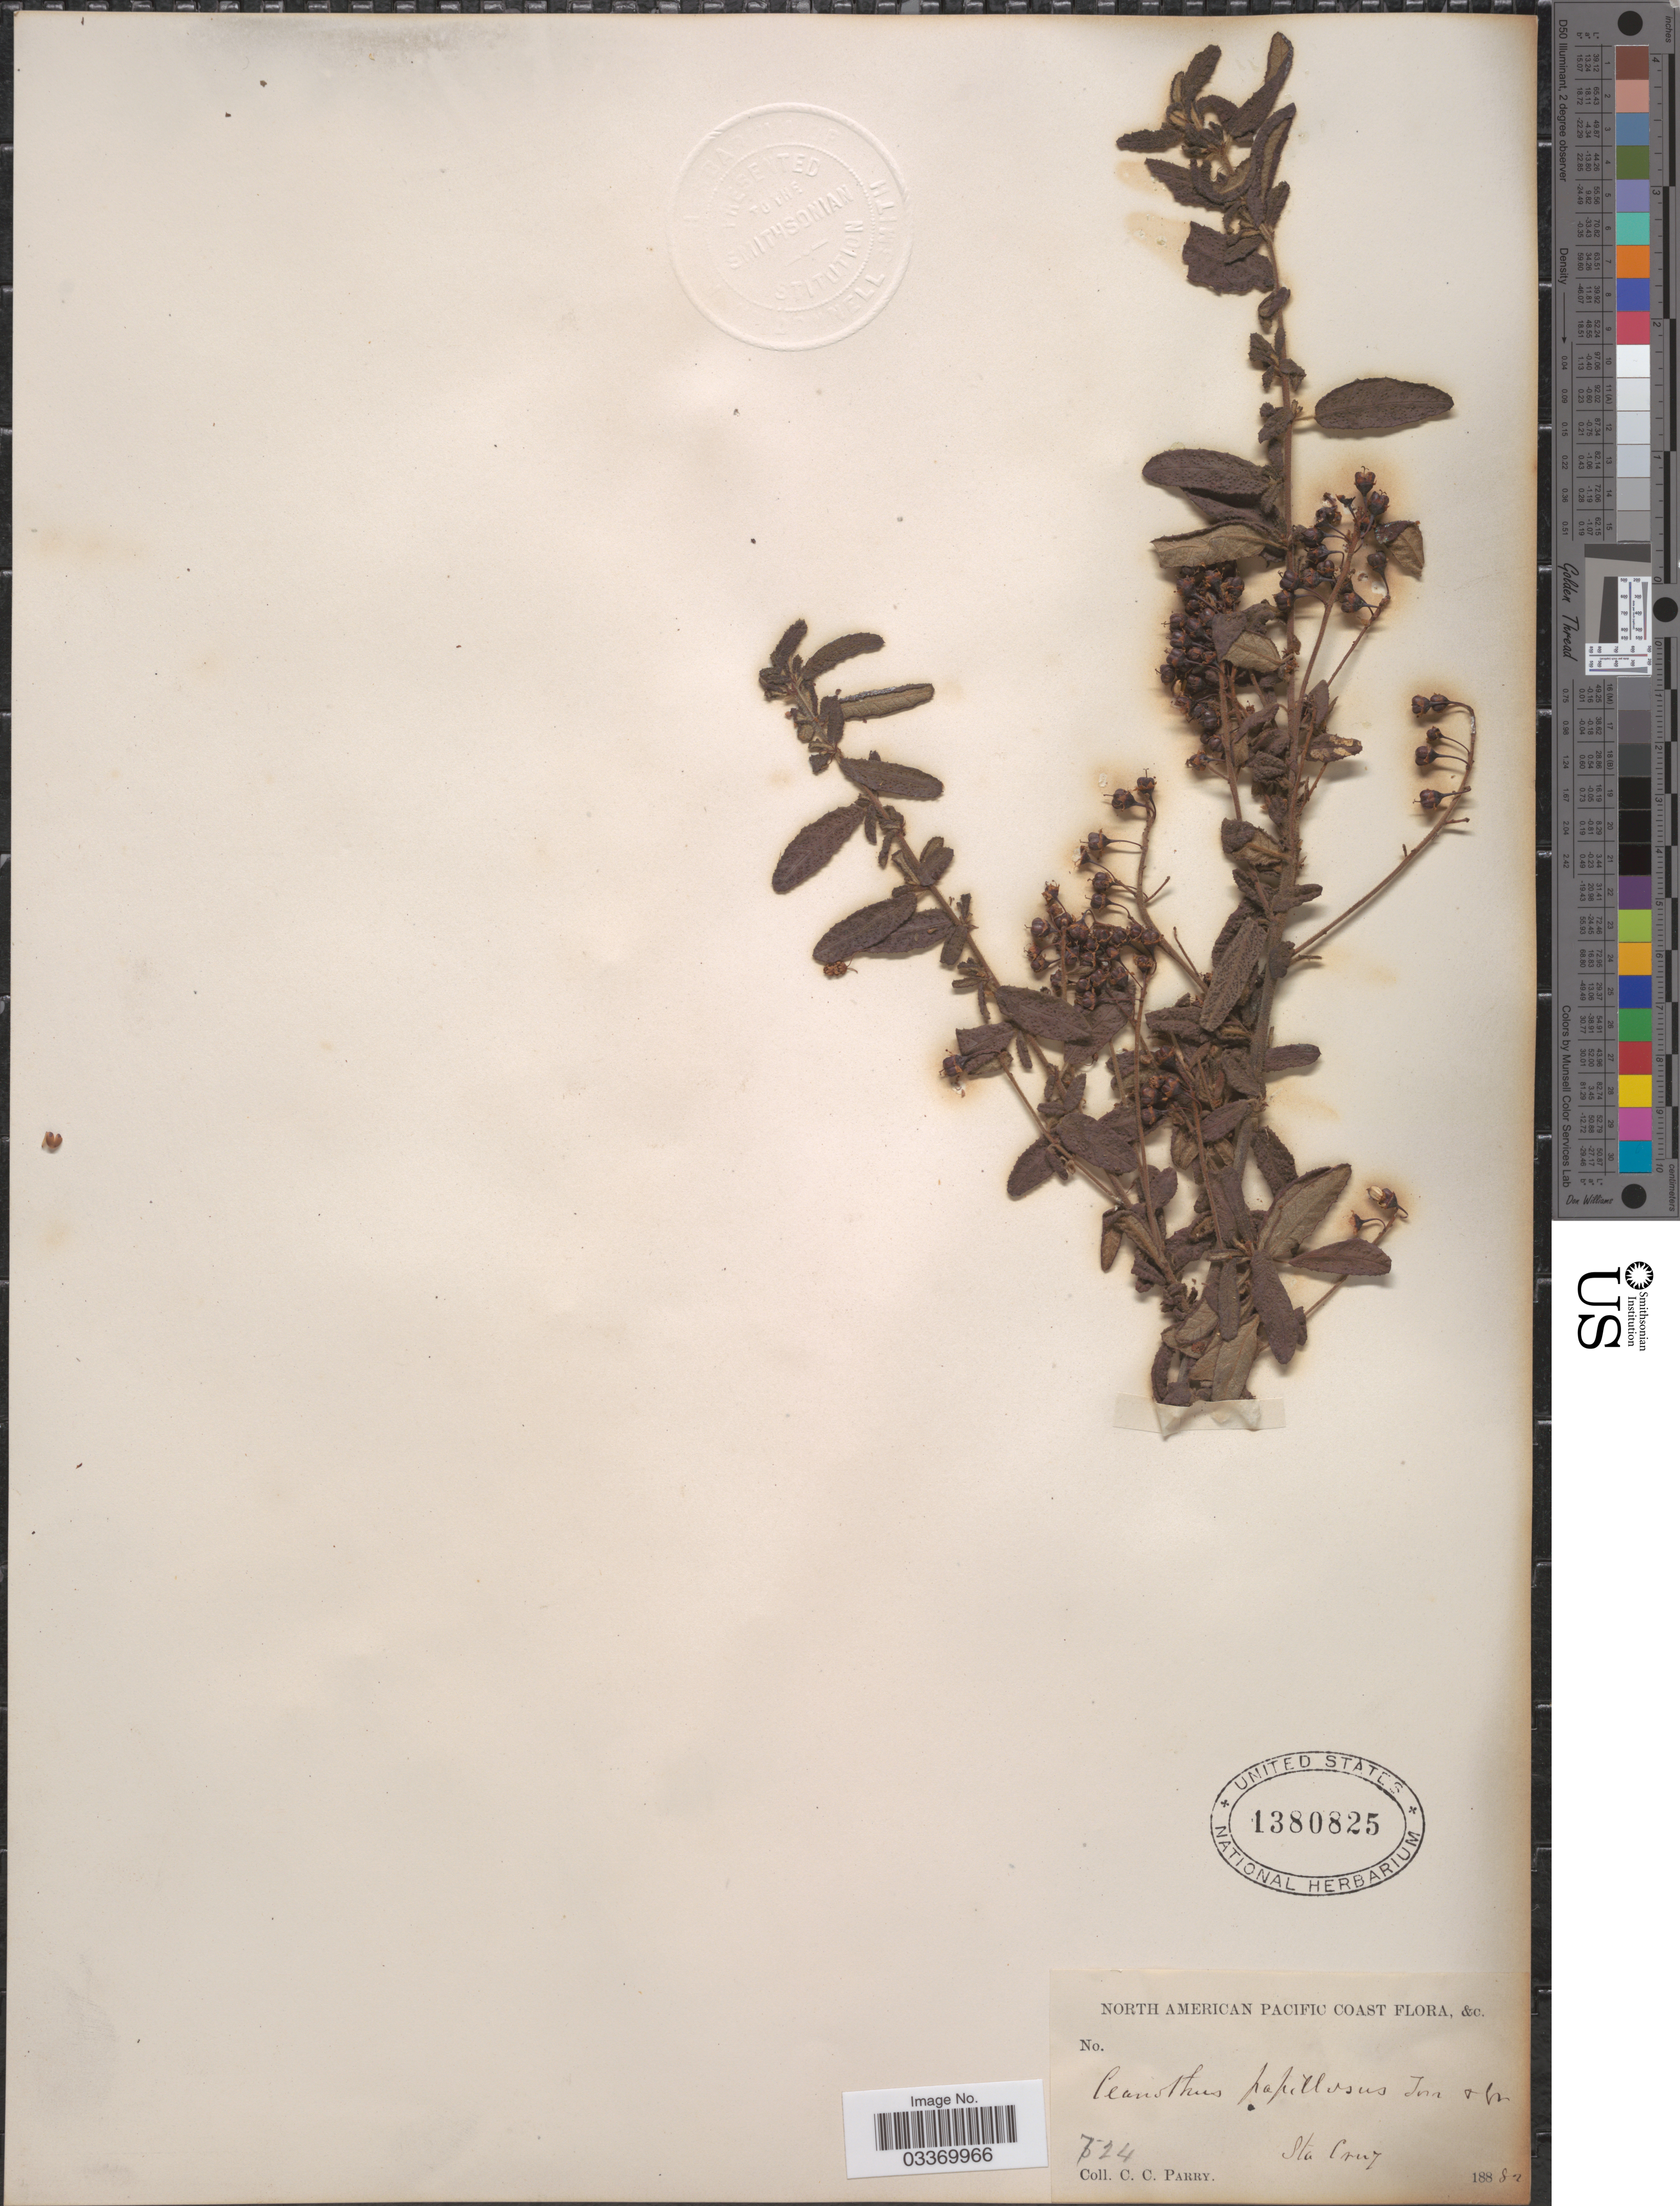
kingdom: Plantae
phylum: Tracheophyta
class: Magnoliopsida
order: Rosales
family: Rhamnaceae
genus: Ceanothus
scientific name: Ceanothus papillosus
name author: Torr. & A. Gray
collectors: C. C. Parry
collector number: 524*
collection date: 1882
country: United States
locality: North American Pacific Coast, &c. Sta Cruz.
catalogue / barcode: US 1380825